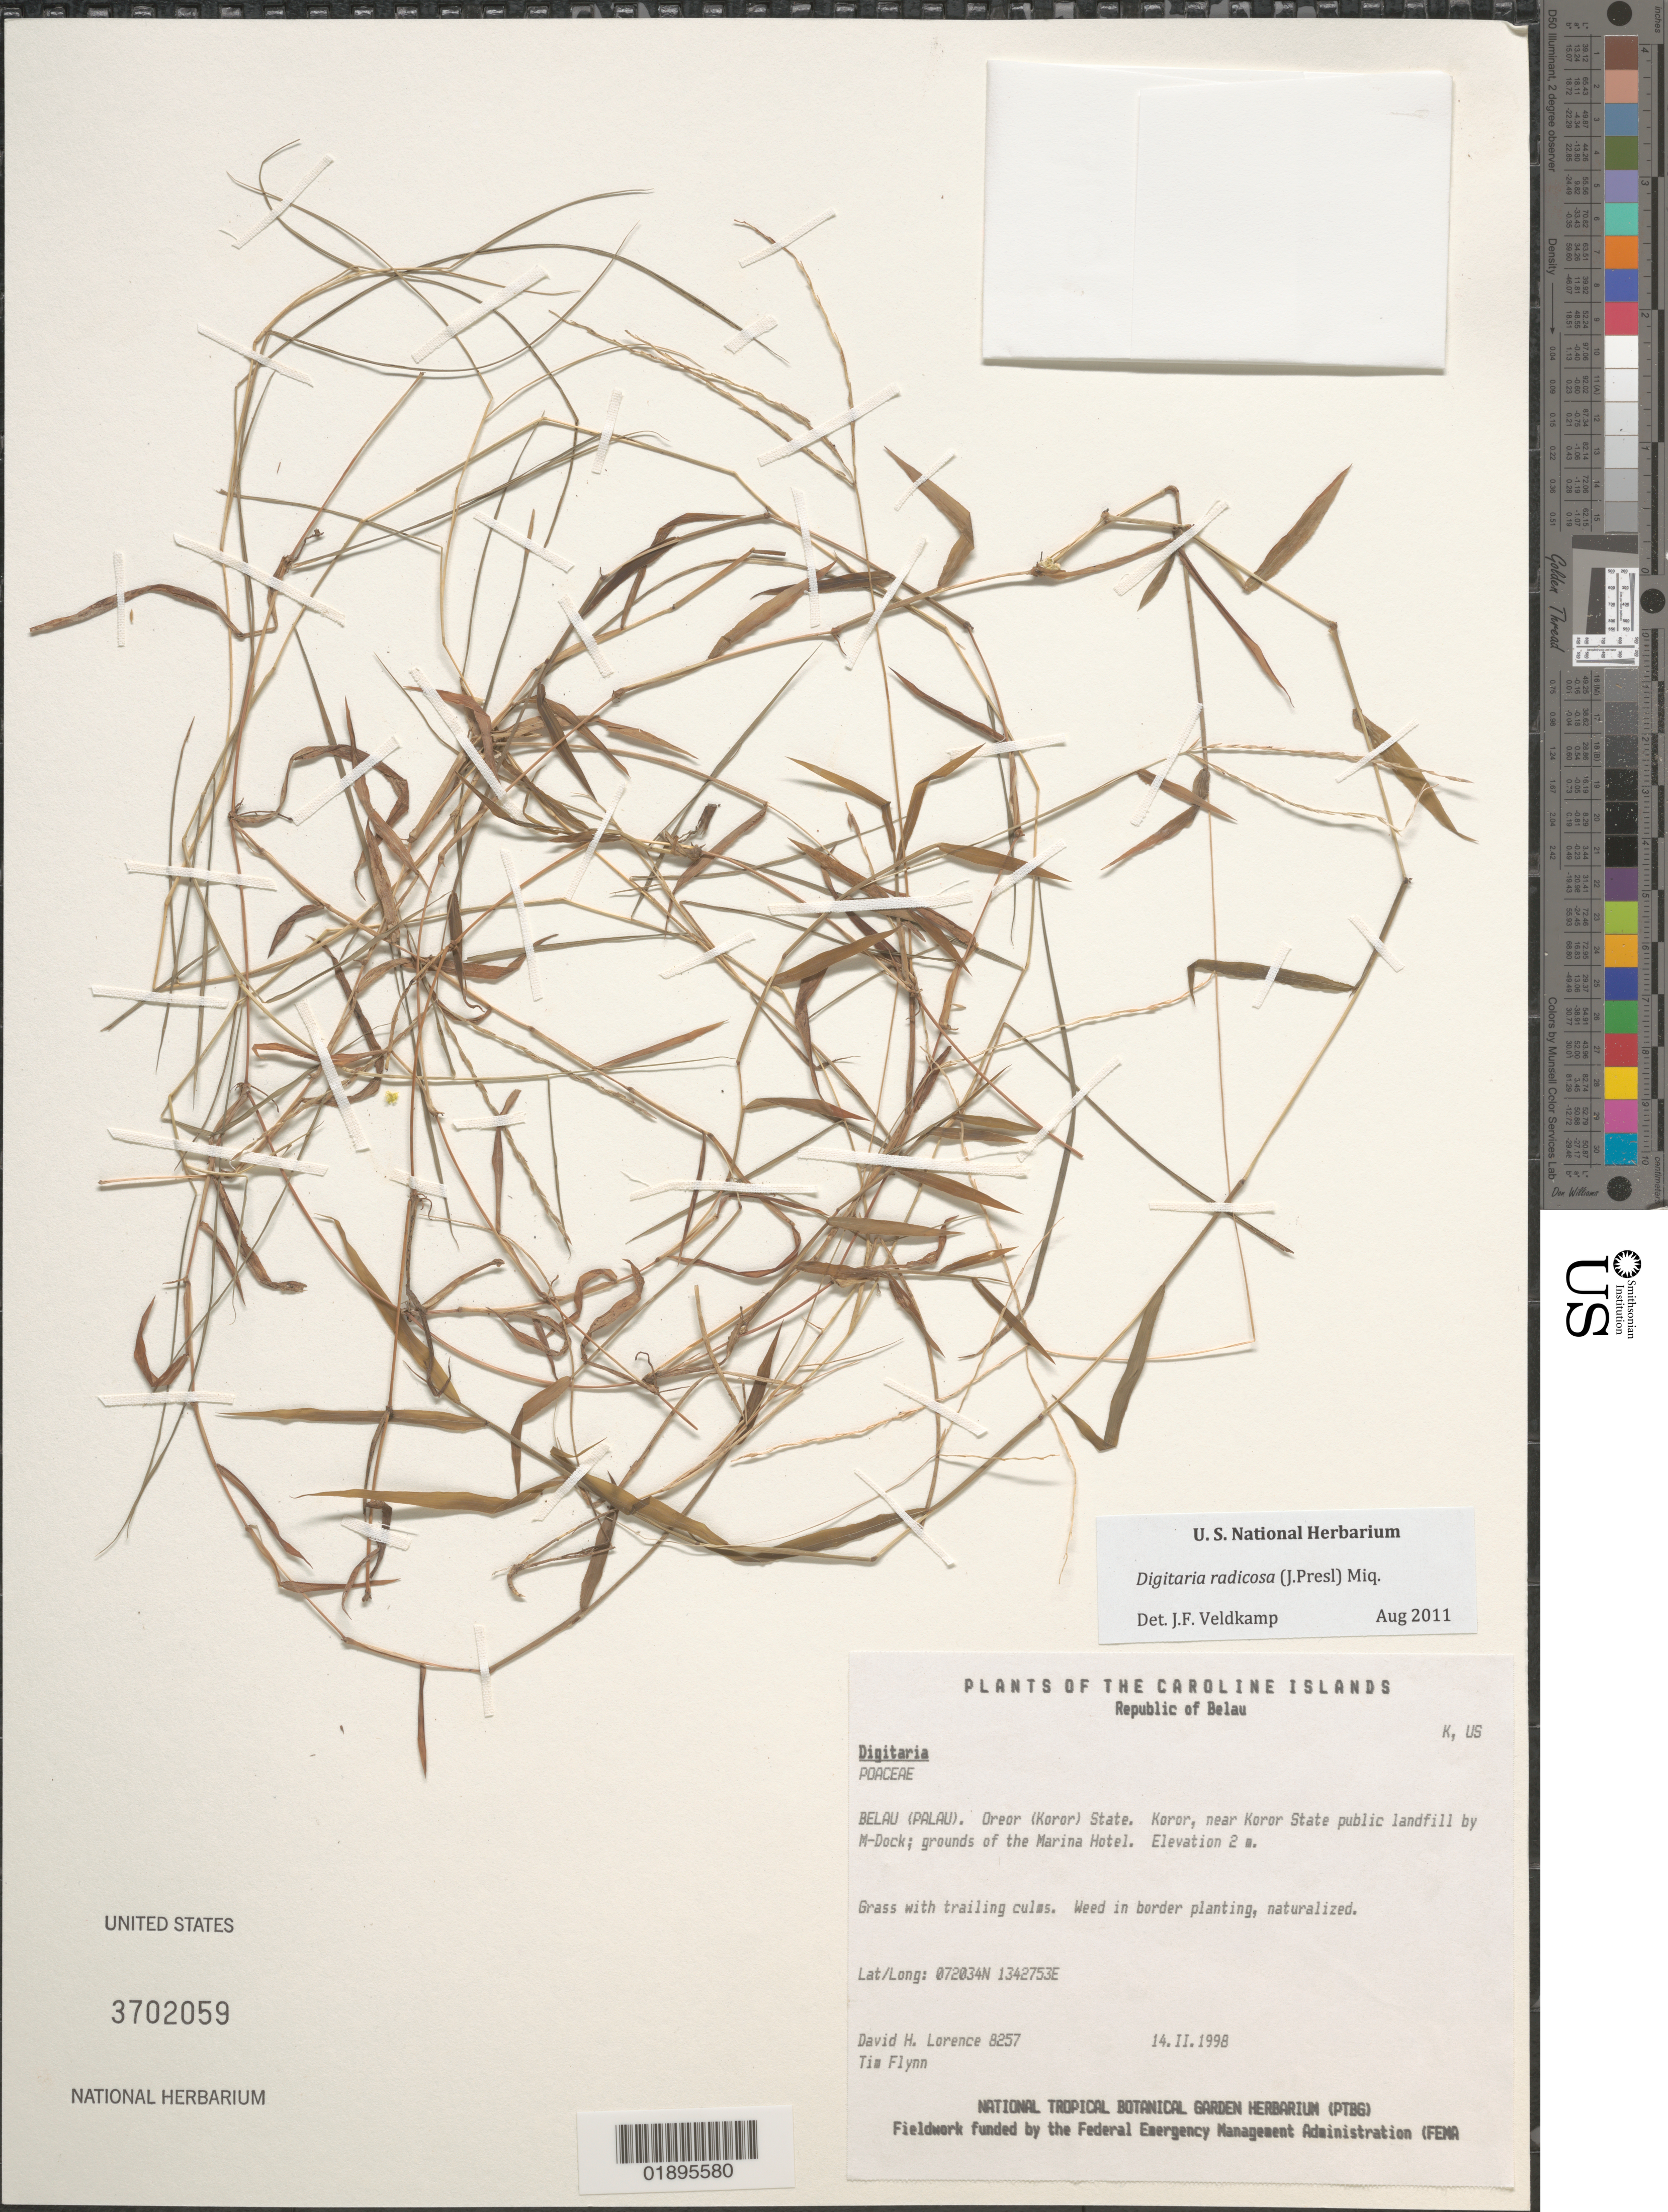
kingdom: Plantae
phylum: Tracheophyta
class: Liliopsida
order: Poales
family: Poaceae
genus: Digitaria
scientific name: Digitaria radicosa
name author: (J. Presl) Miq.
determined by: Veldkamp, J. F.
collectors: D. Lorence & D. Flynn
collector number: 8252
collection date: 1998-02-14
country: Palau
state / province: Koror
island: Oreor (Koror)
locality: Near Koror State public landfill by M-Dock; gorunds of the Marina Hotel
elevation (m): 2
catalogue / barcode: US 3702059